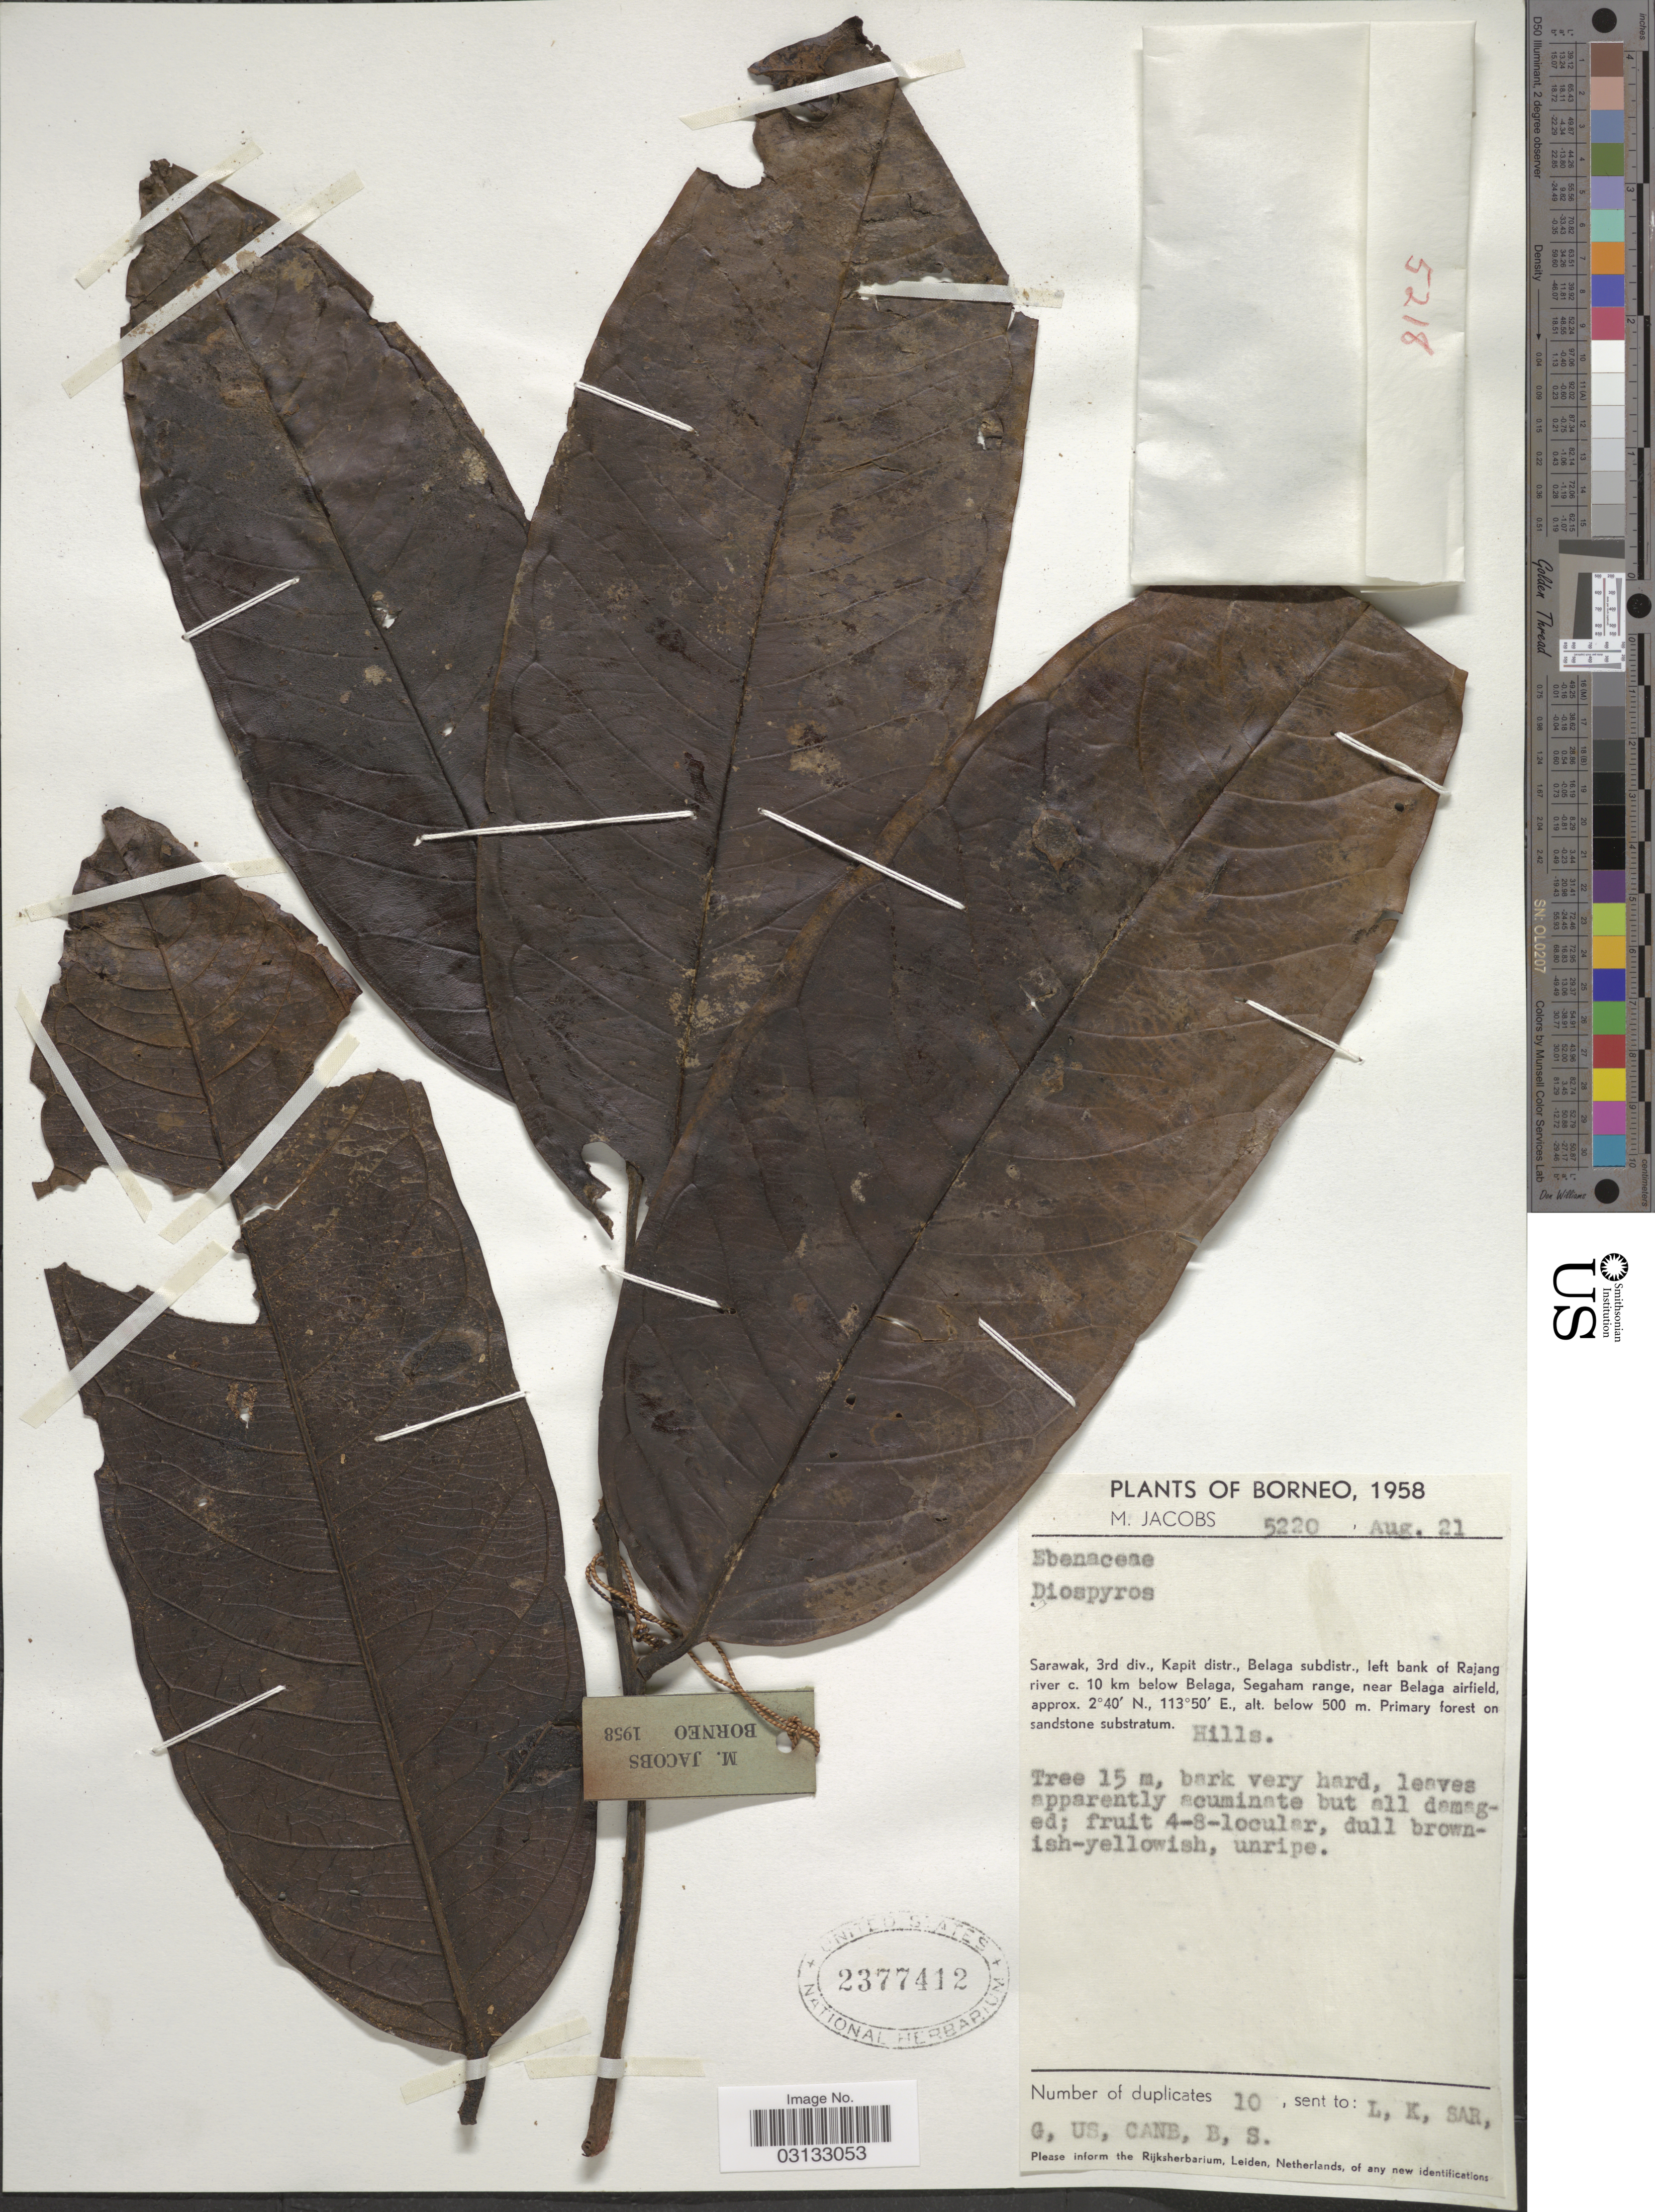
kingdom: Plantae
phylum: Tracheophyta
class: Magnoliopsida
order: Ericales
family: Ebenaceae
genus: Diospyros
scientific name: Diospyros sp.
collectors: M. Jacobs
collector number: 5220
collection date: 1958-08-21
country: Malaysia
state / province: Sarawak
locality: Sarawak, 3rd div., Kapit distr., Belaga subdistr., left bank of Rajang river c. 10 km below Belaga, Segaham range, near Belaga airfield, Hills.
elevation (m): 500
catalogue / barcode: US 2377412